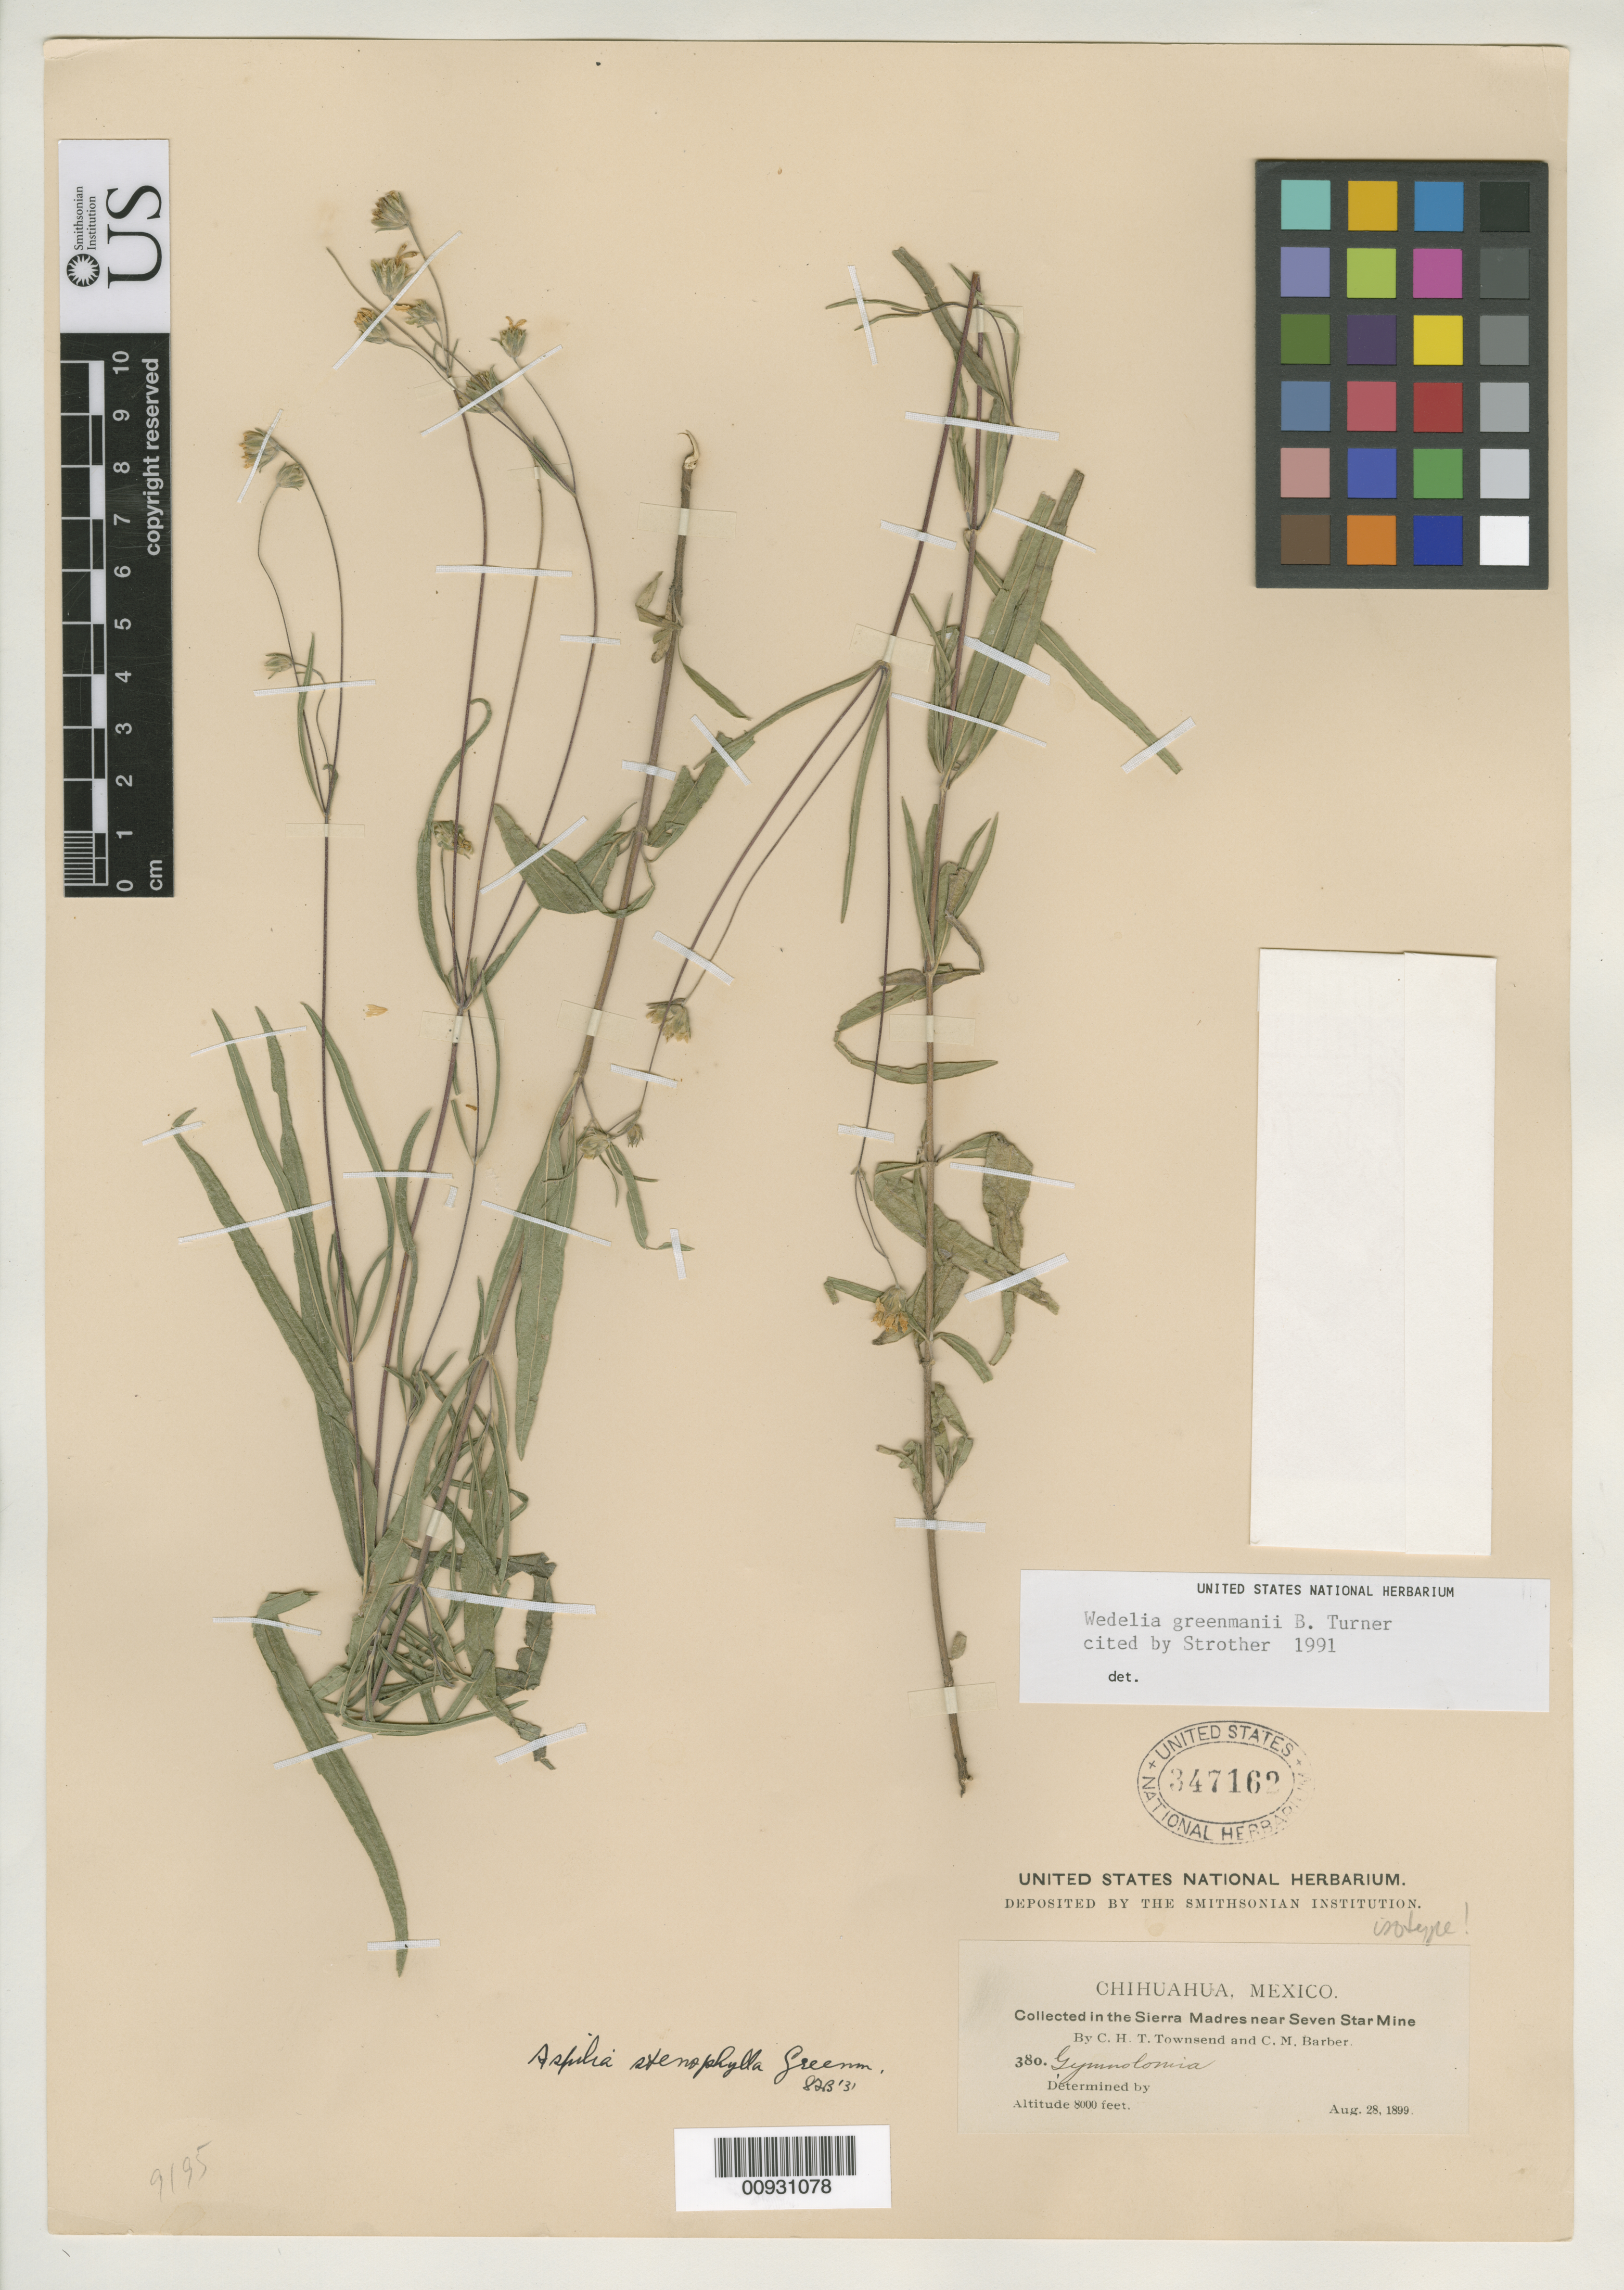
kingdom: Plantae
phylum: Tracheophyta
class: Magnoliopsida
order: Asterales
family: Asteraceae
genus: Aspilia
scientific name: Aspilia stenophylla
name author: Greenm.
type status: Isotype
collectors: C. H. T. Townsend & C. Barber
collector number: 380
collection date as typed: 28 Aug 1899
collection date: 1899-08-28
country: Mexico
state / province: Chihuahua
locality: Sierra Madres near Seven Star Mine.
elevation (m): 2438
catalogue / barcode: US 347162